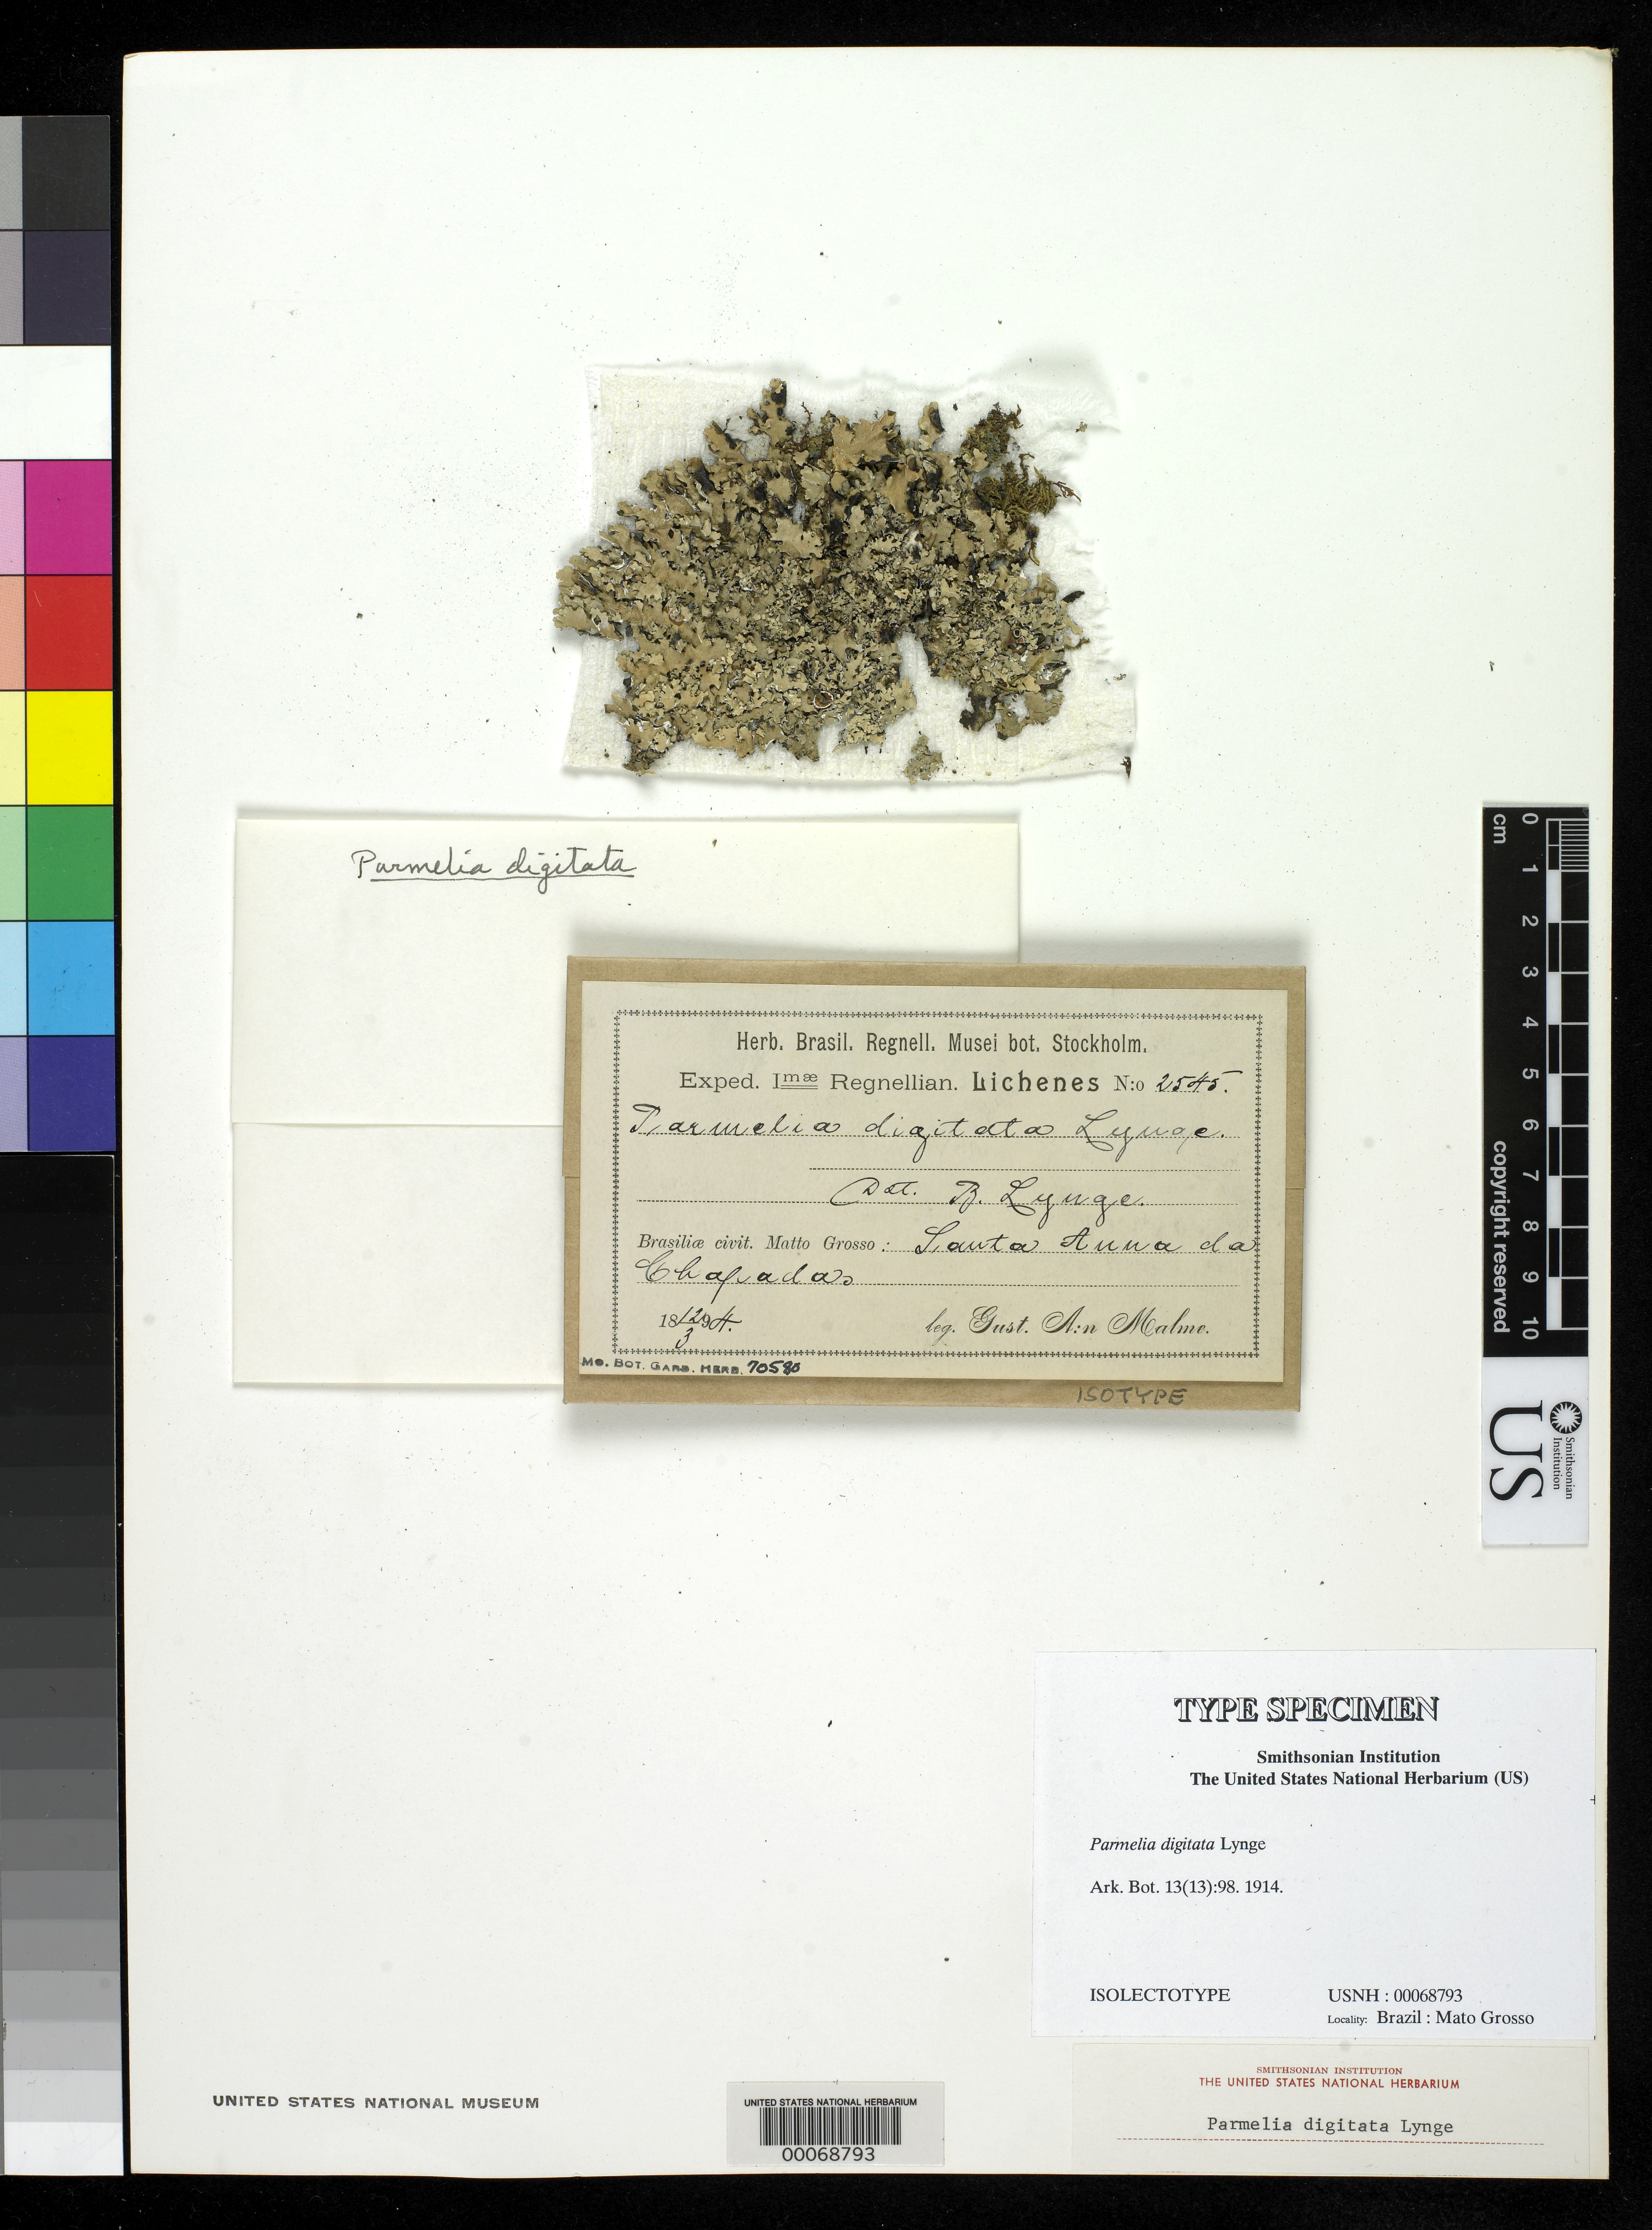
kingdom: Fungi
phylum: Ascomycota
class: Lecanoromycetes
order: Lecanorales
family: Parmeliaceae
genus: Parmelia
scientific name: Parmelia digitata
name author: Lynge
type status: Isolectotype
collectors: G. O. A. Malme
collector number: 2545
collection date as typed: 12 Mar 1894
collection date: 1894-03-12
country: Brazil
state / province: Mato Grosso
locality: Santa Anna da Chapada.